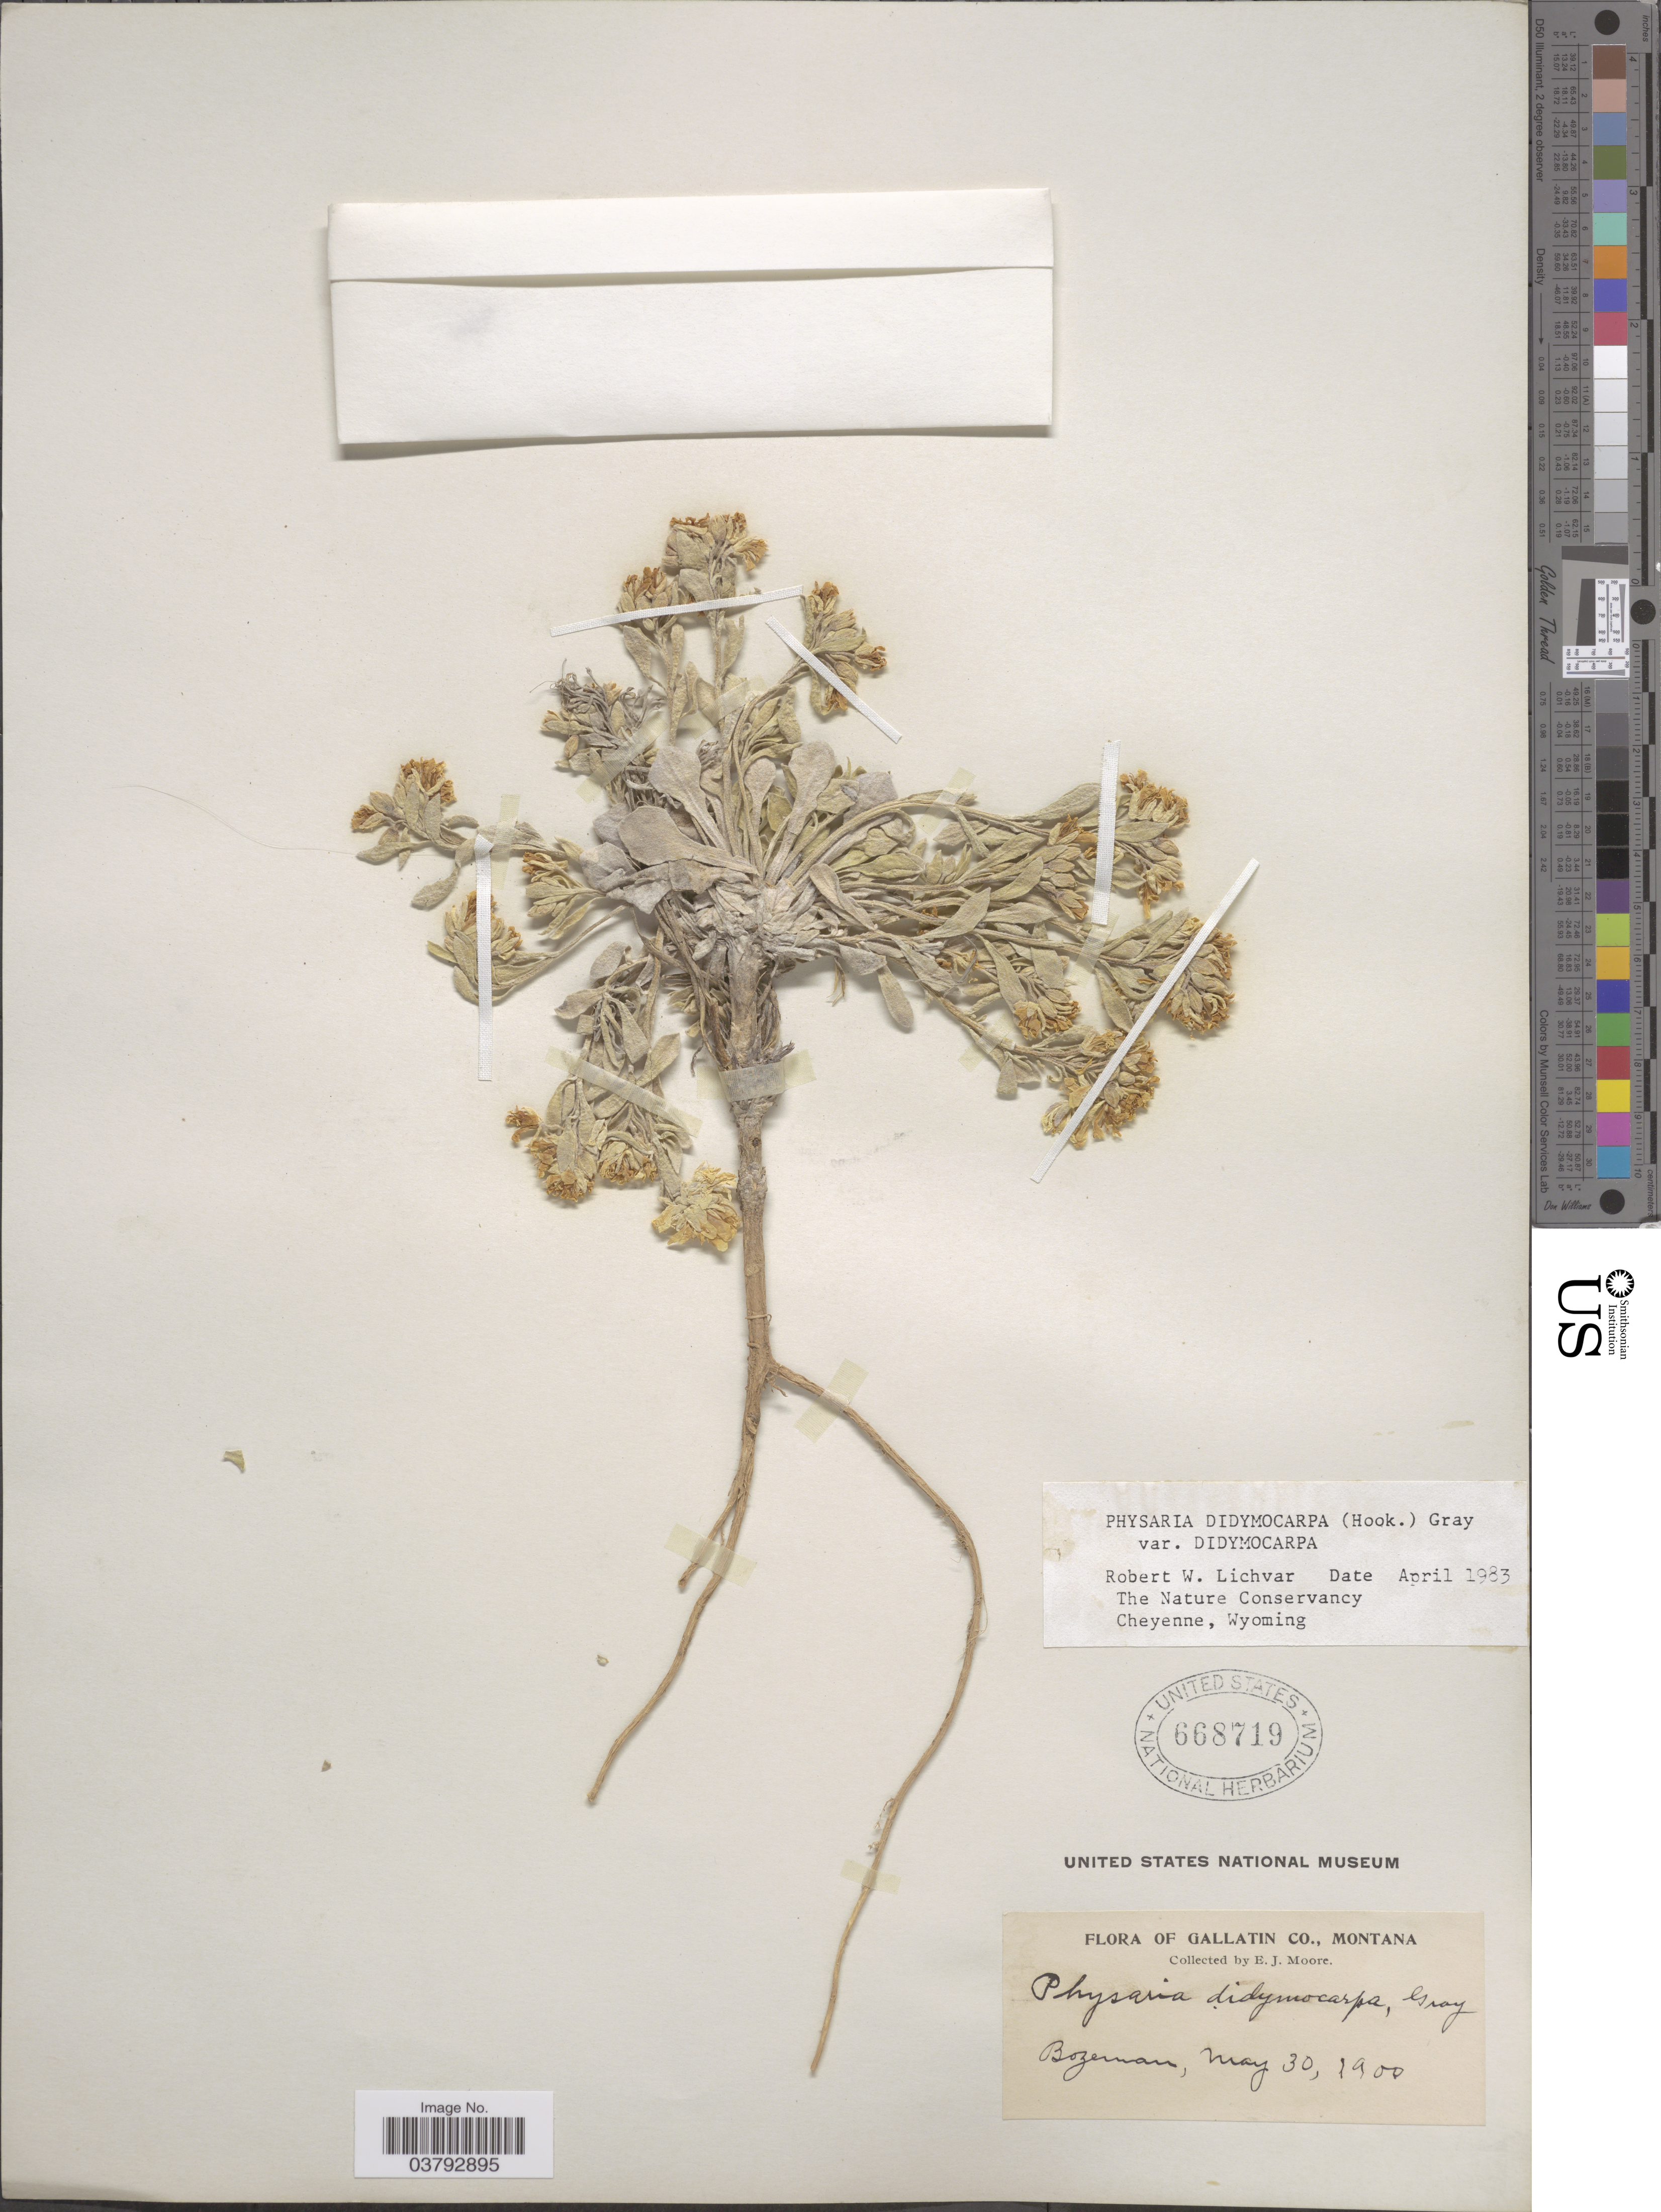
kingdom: Plantae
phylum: Tracheophyta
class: Magnoliopsida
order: Brassicales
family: Brassicaceae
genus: Physaria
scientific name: Physaria didymocarpa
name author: (Hook.) A. Gray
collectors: E. Moore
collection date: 1900-05-30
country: United States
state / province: Montana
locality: Gallatin Co. Bozeman.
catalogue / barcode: US 668719